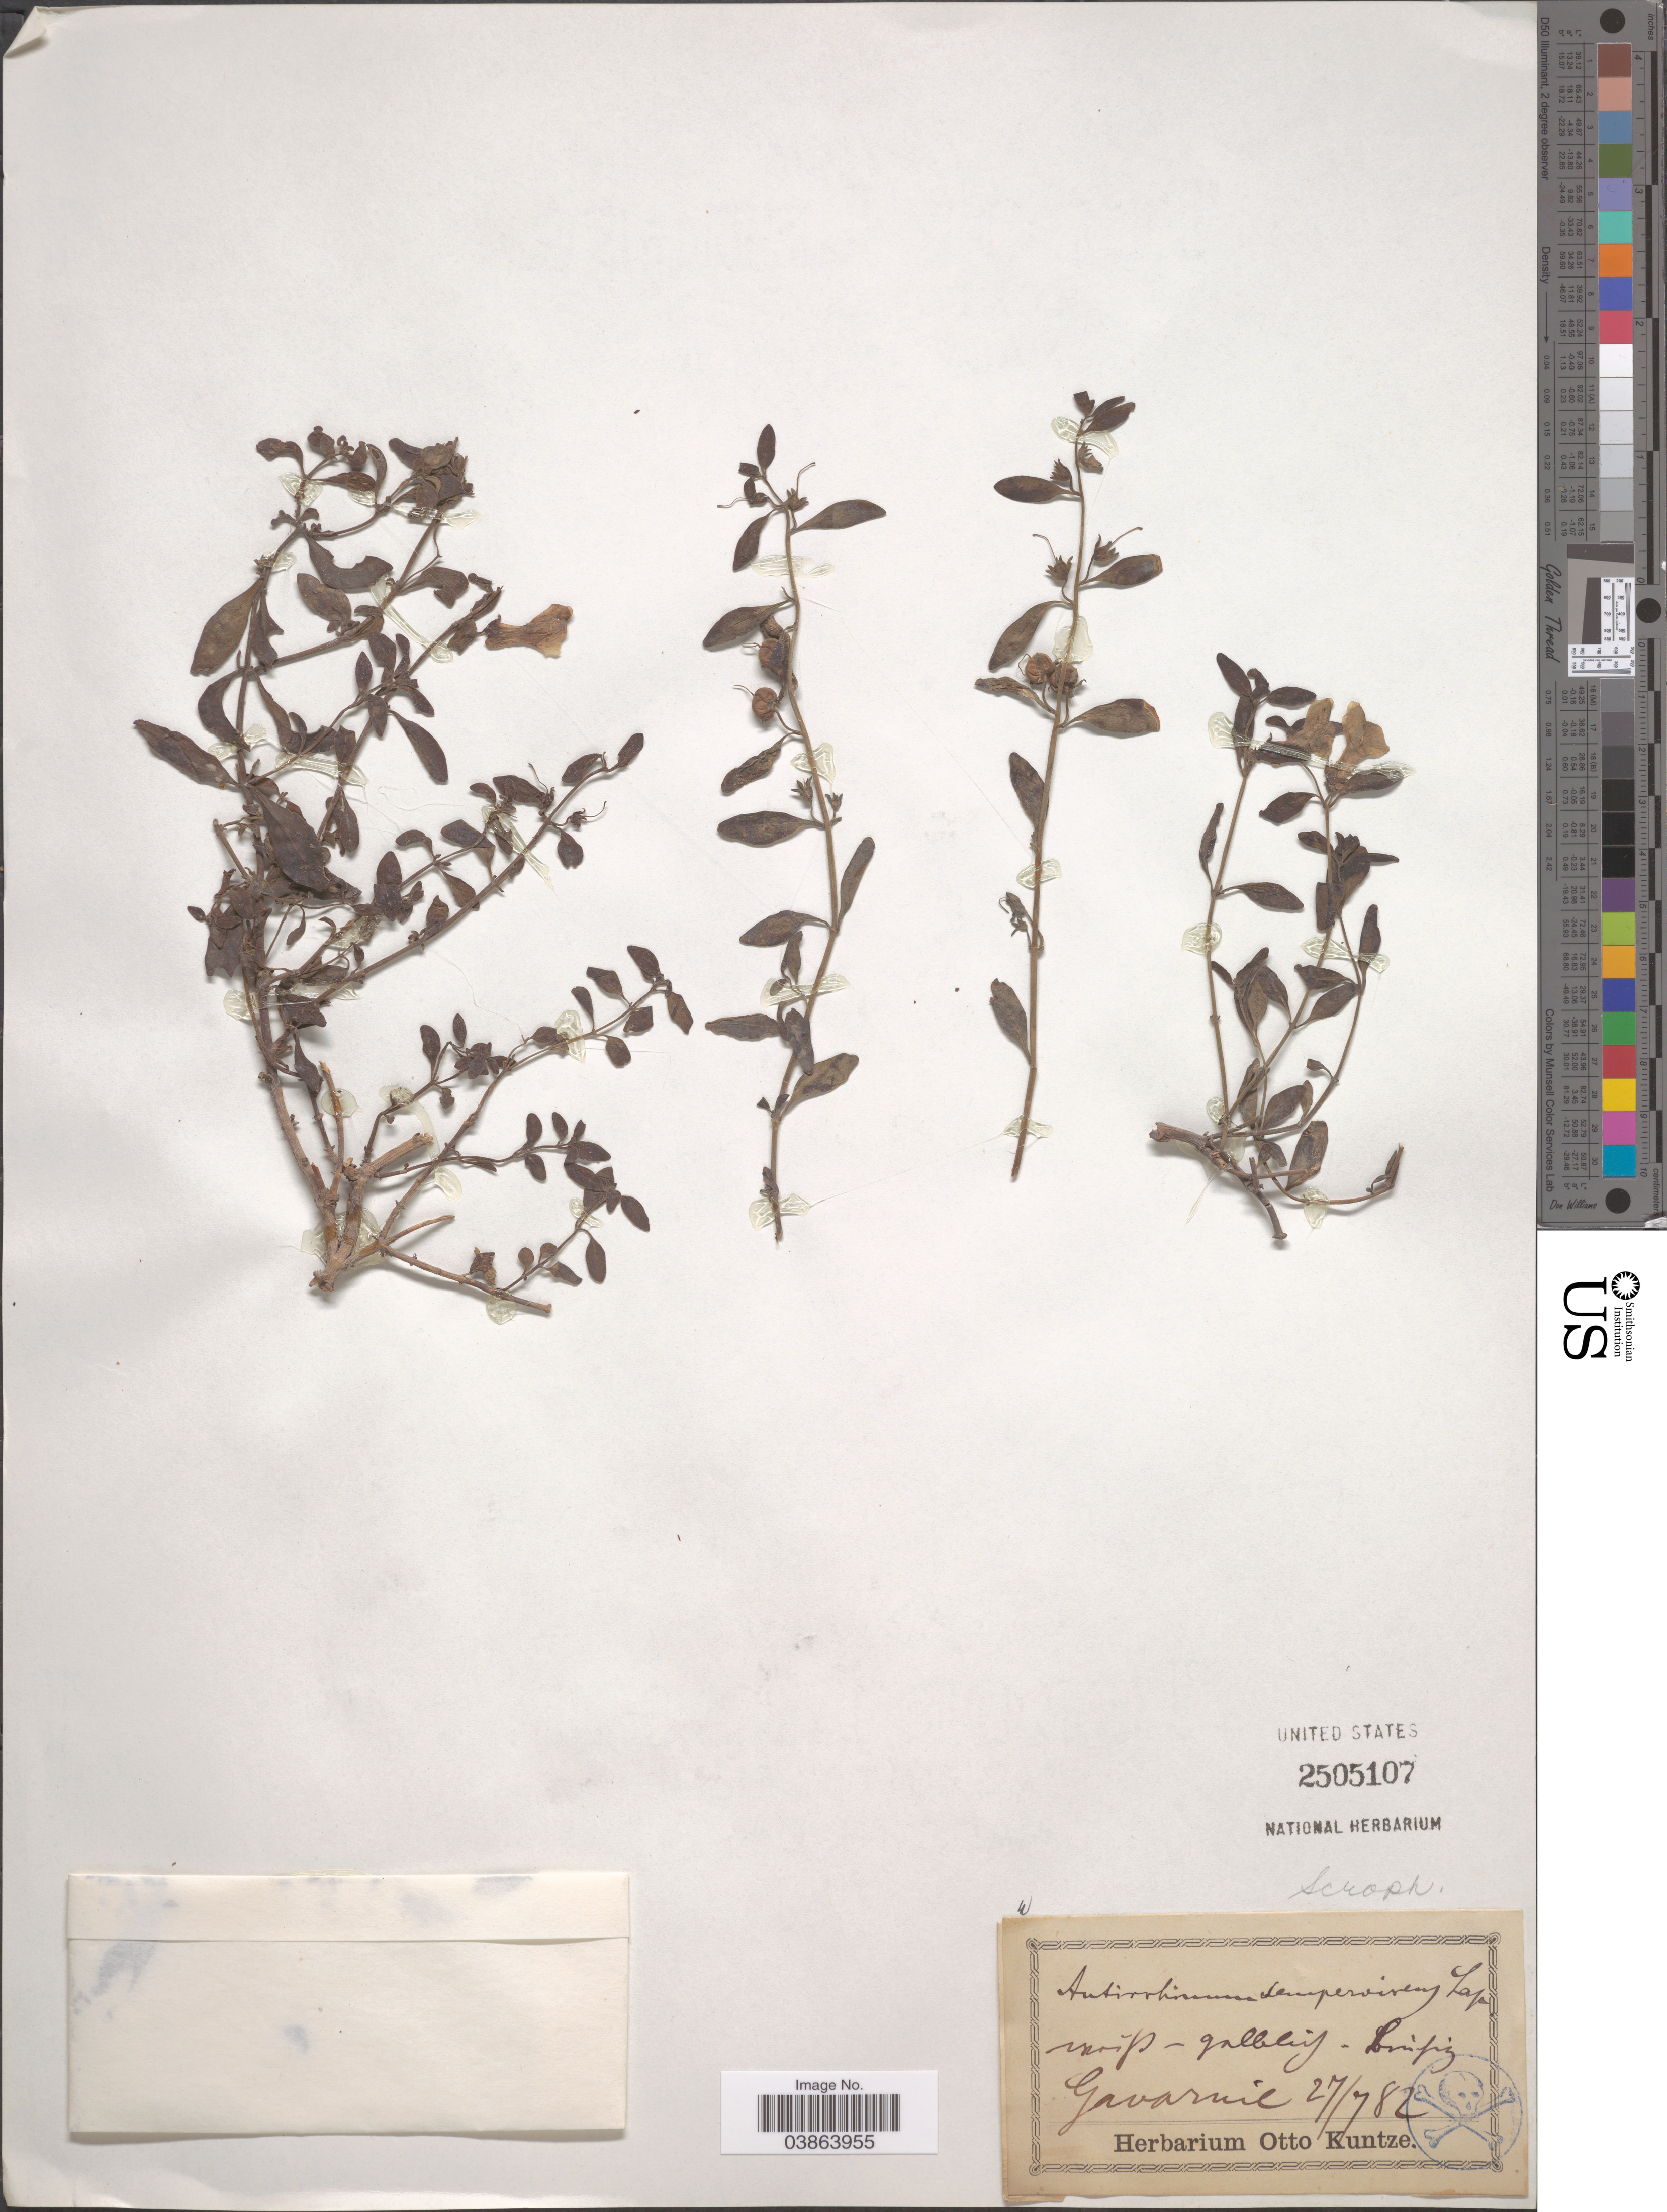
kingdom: Plantae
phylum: Tracheophyta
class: Magnoliopsida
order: Lamiales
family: Plantaginaceae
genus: Antirrhinum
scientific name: Antirrhinum sempervirens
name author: Lapeyr.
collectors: ex herb. Otto Kuntze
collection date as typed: Transcribed d/m/y: 27/7/82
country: France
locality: Gavarnie.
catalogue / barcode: US 2505107